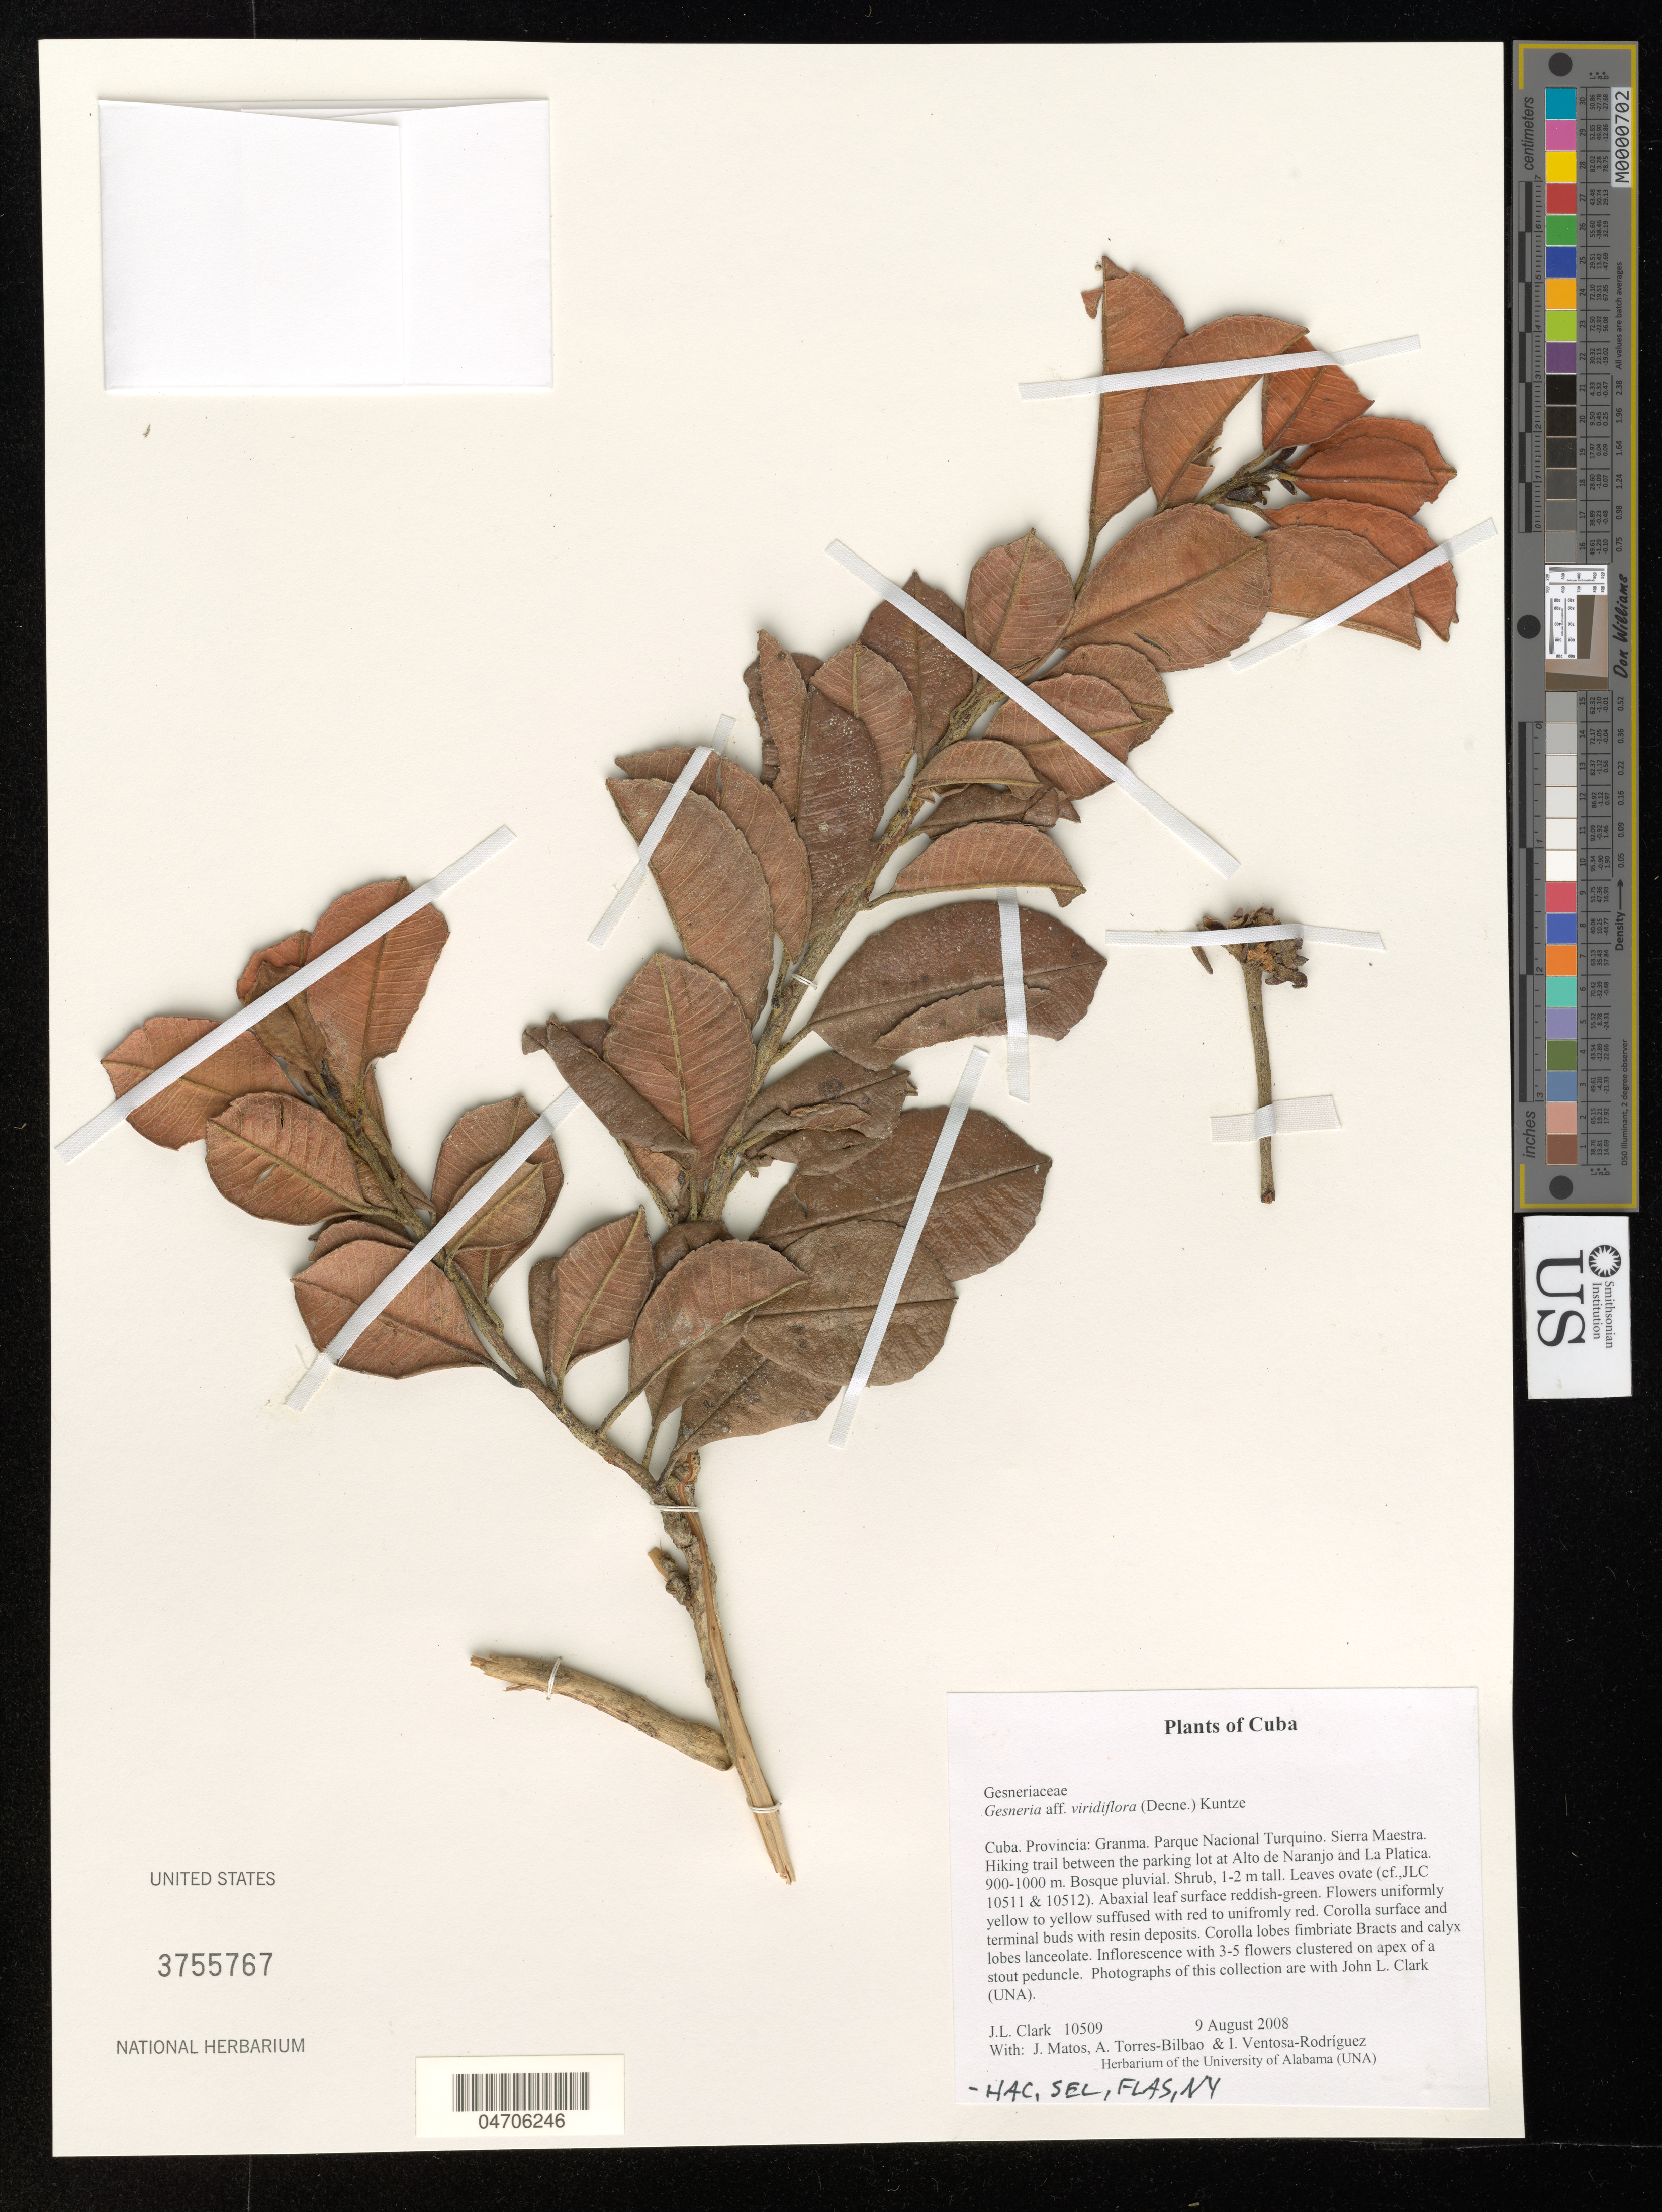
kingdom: Plantae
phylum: Tracheophyta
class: Magnoliopsida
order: Lamiales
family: Gesneriaceae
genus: Gesneria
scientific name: Gesneria viridiflora var. obovata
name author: C.V. Morton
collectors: J. L. Clark, J. Matos, A. Torres-Bilbao & I. Ventosa-Rodríquez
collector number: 10509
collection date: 2008-08-09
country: Cuba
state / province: Granma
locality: Parque Nacional Turquino. Sierra Maestra. Hiking trail between the parking lot at Alto de Naranjo and La Platica.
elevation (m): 900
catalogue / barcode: US 3755767